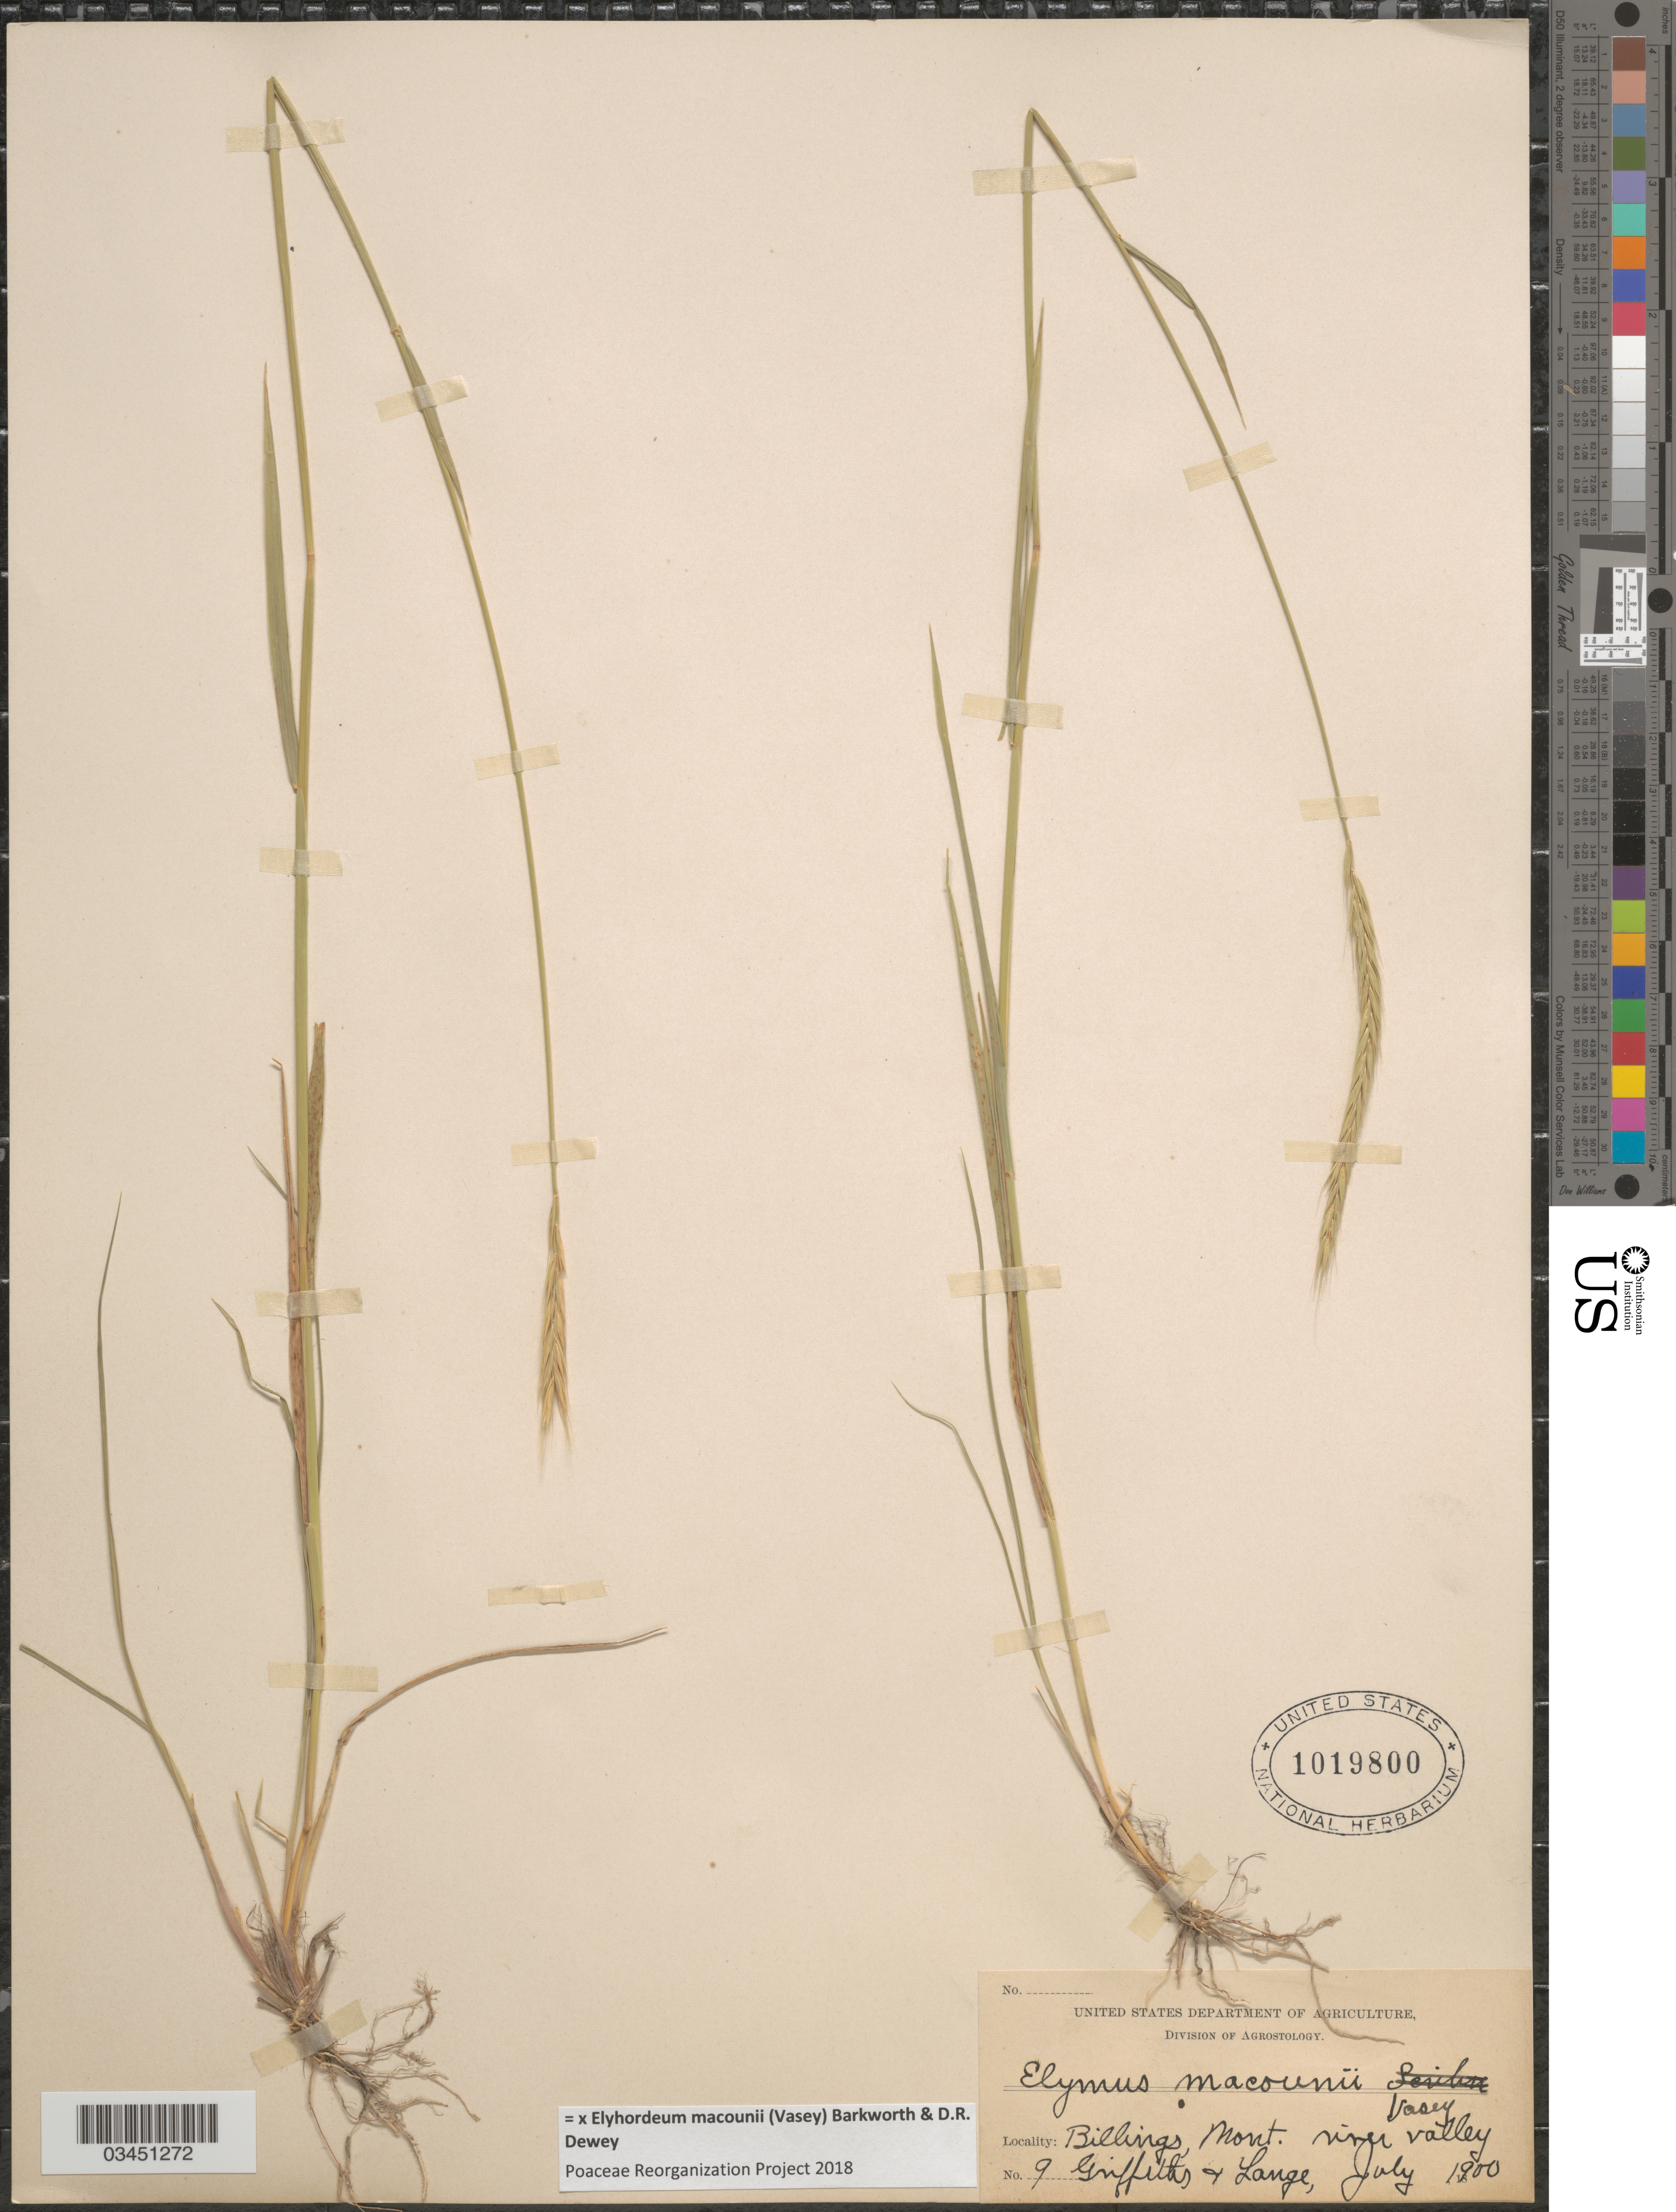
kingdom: Plantae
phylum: Tracheophyta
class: Liliopsida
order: Poales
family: Poaceae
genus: Elyhordeum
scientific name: x Elyhordeum macounii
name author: (Vasey) Barkworth & Dewey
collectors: -- Griffiths & -- Lange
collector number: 9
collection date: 1900-07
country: United States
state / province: Montana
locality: Billings.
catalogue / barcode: US 1019800